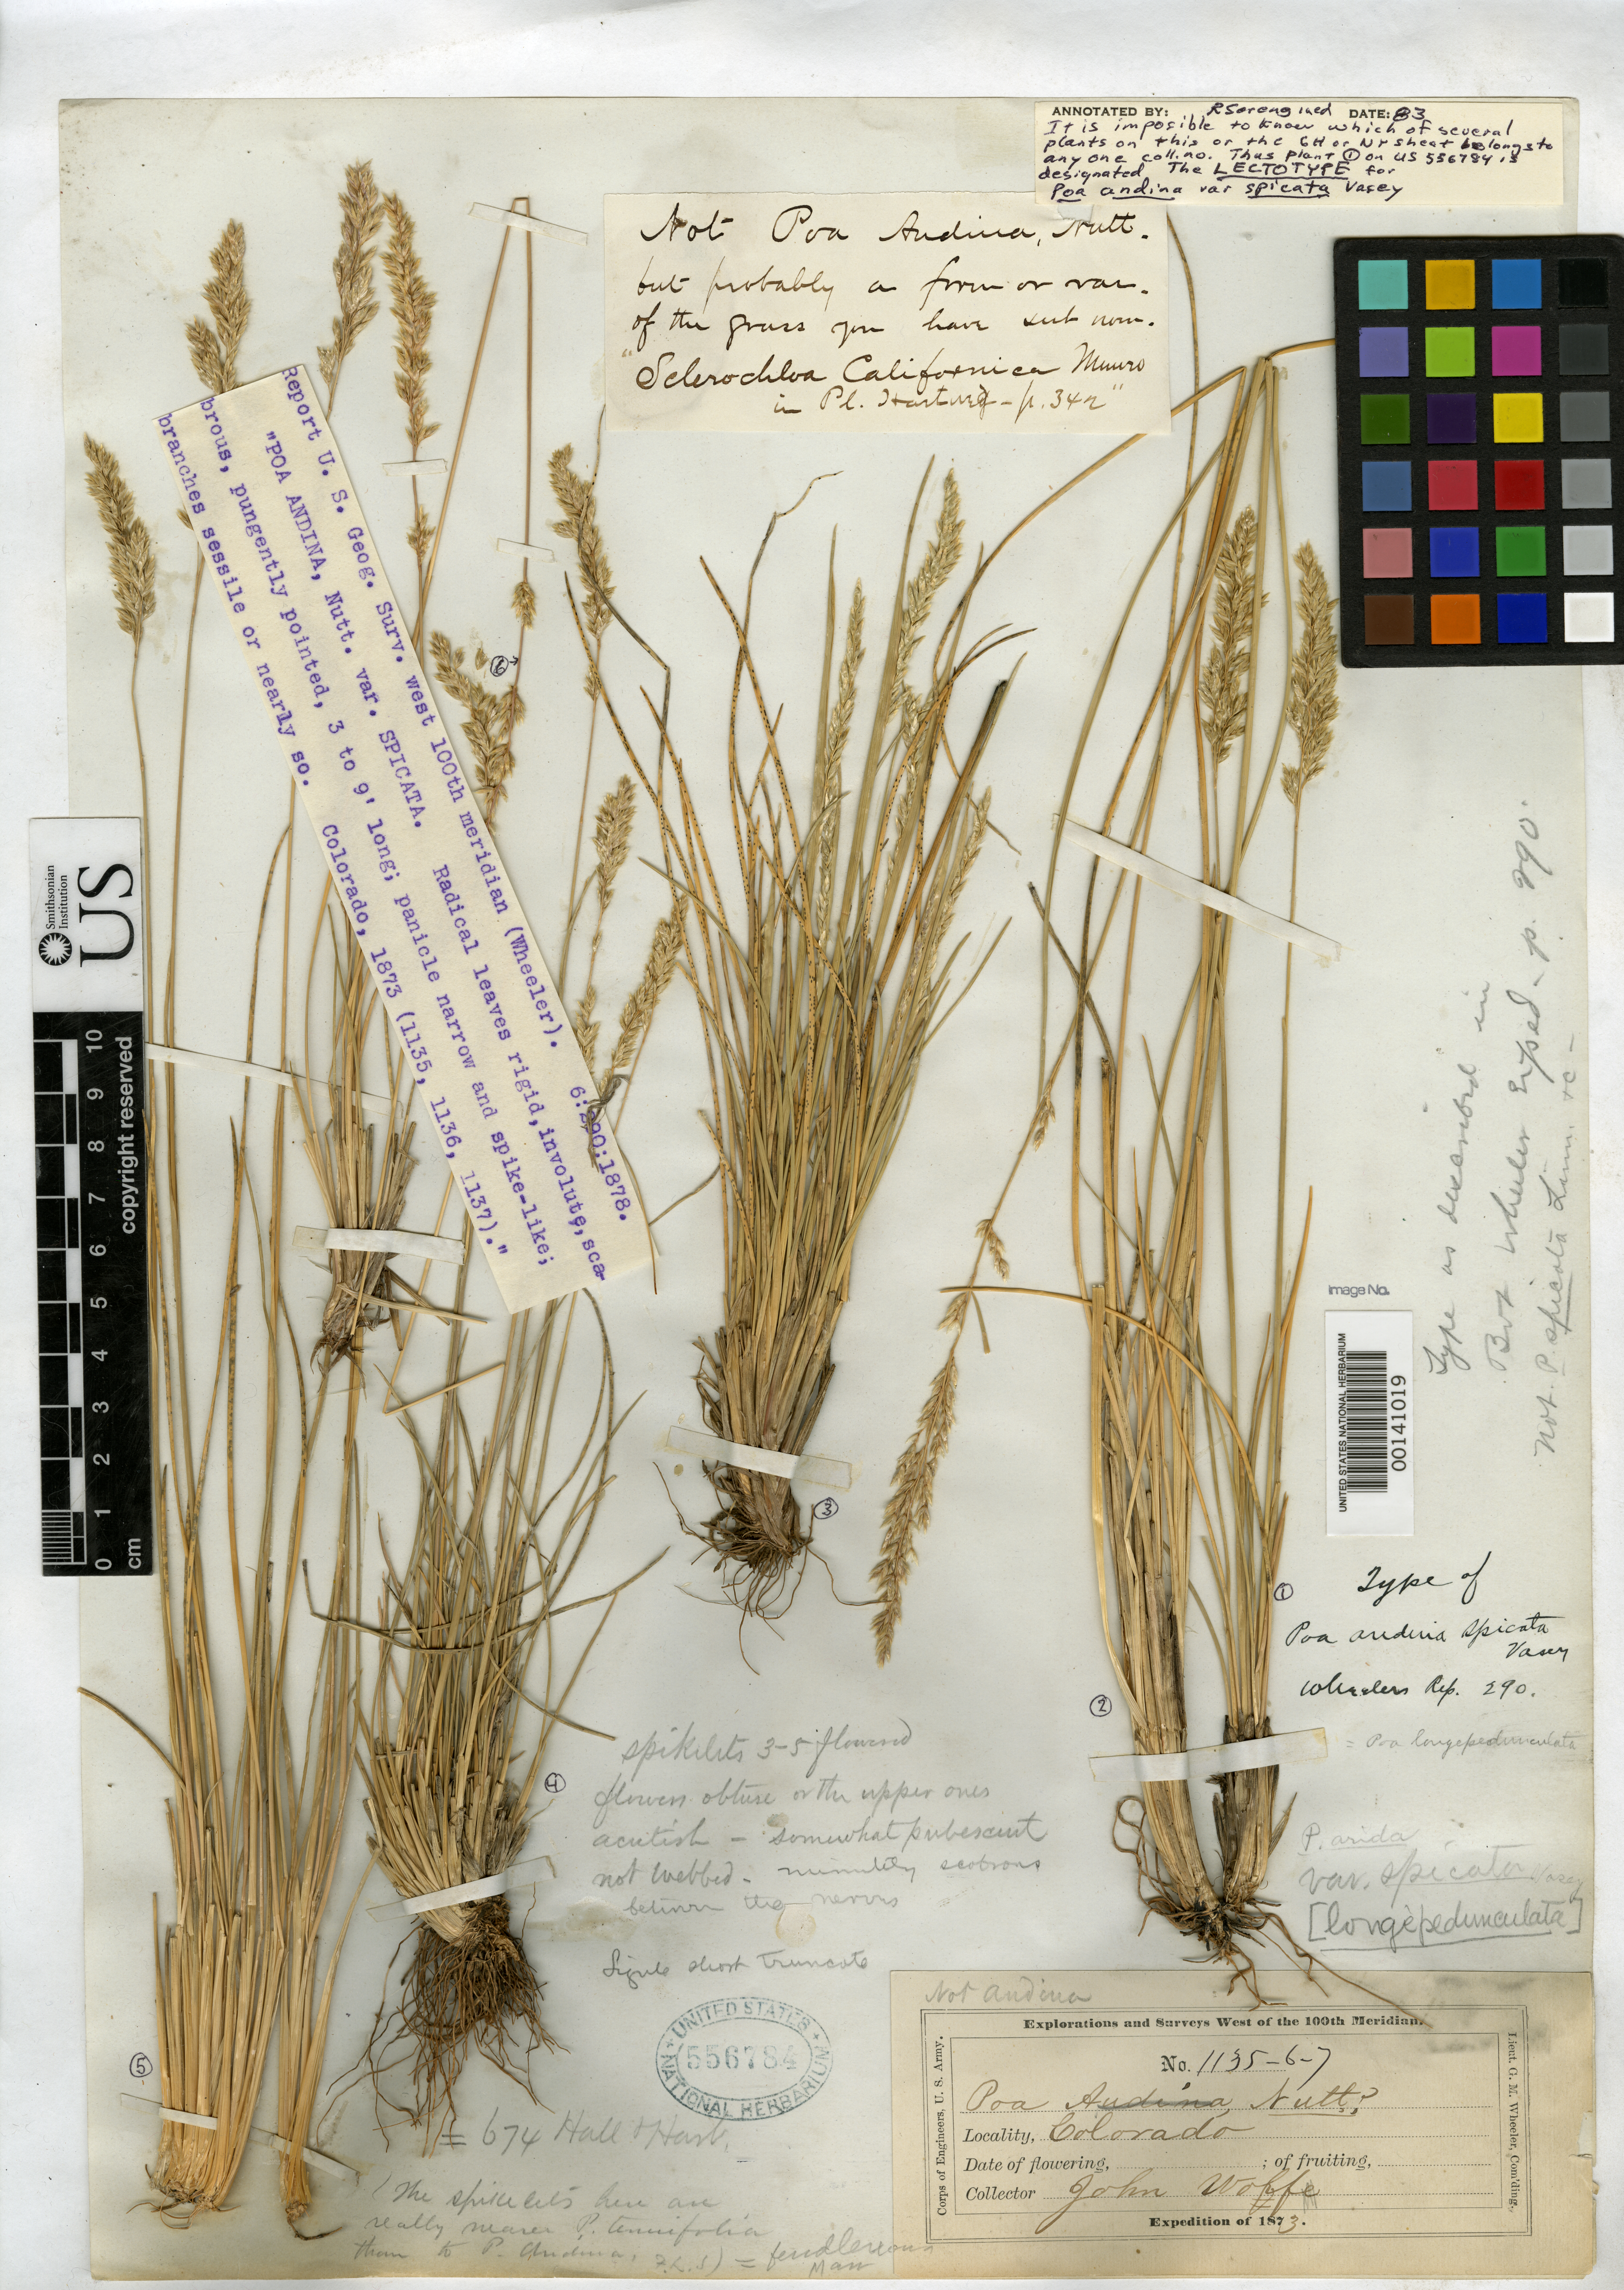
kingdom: Plantae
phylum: Tracheophyta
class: Liliopsida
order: Poales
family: Poaceae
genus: Poa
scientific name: Poa andina var. spicata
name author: Vasey in G.M. Wheeler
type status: Syntype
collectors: J. Wolfe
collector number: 1135, 1136, 1137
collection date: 1873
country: United States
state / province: Colorado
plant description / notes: Protologue cites 3 collections (syntypes: 1135, 1136, 1137) and all 3 are mounted on this sheet.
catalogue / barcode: US 556784